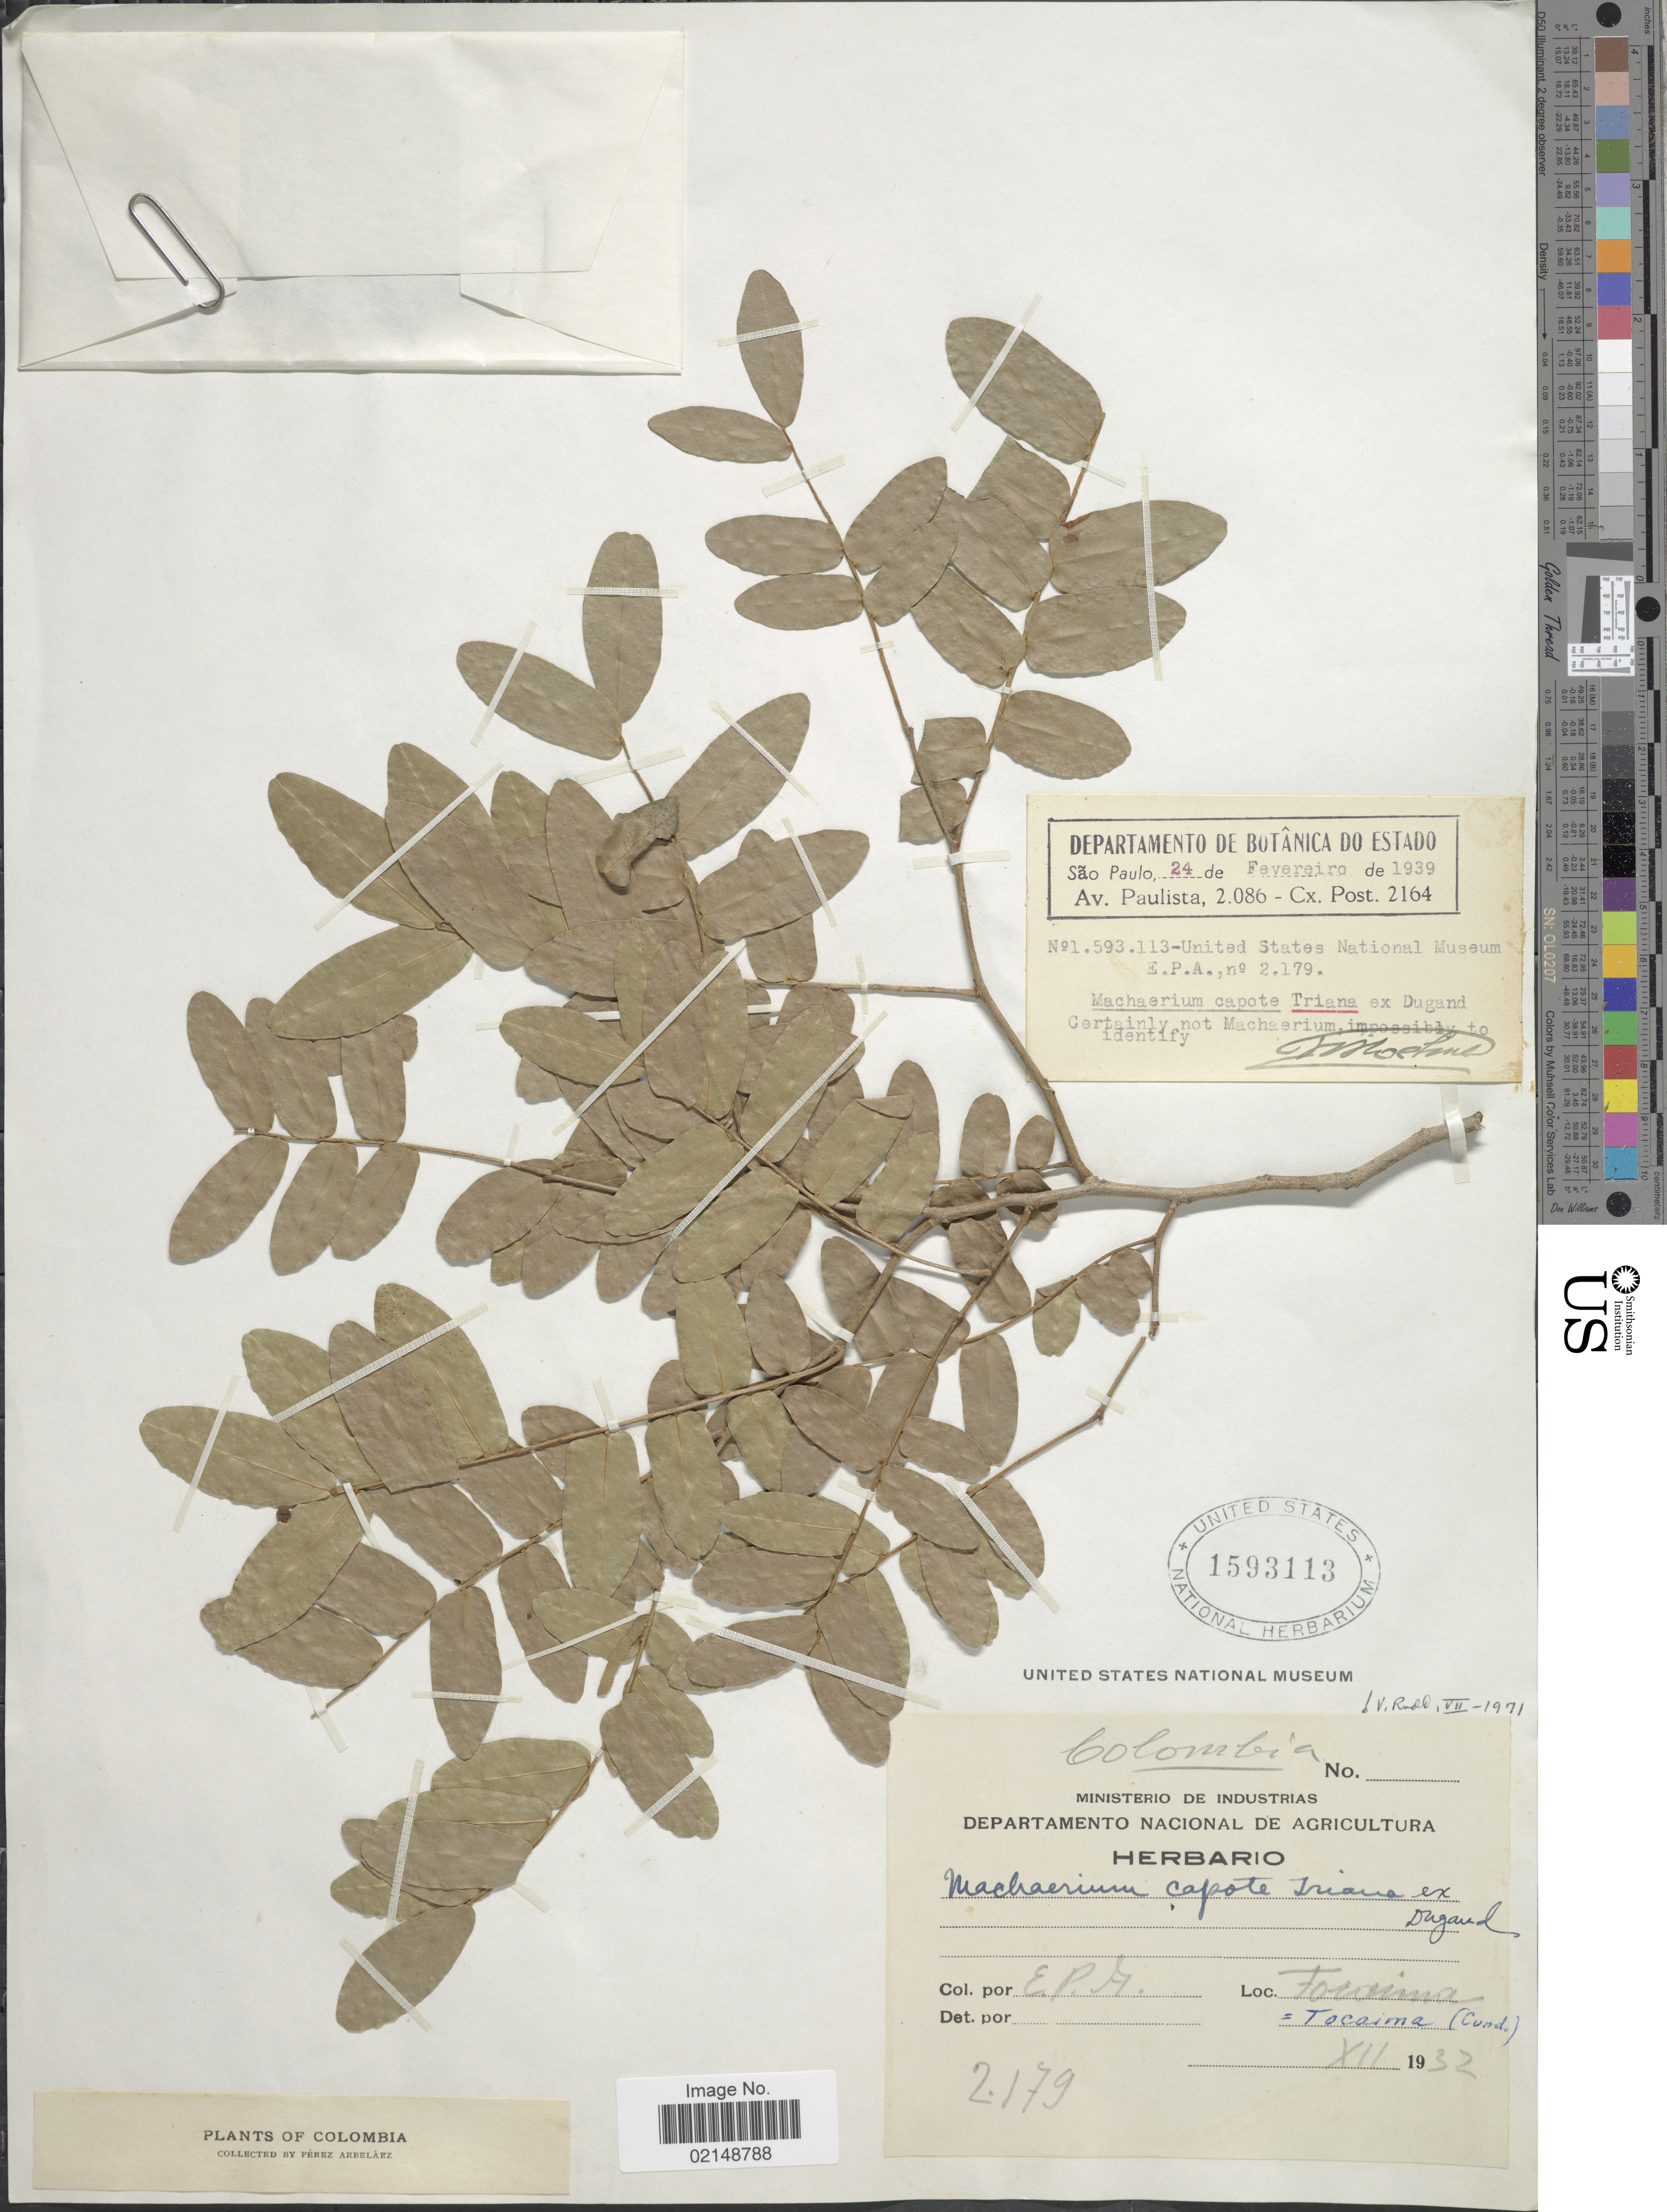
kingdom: Plantae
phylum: Tracheophyta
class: Magnoliopsida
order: Fabales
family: Fabaceae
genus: Machaerium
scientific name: Machaerium capote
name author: Triana ex Dugand G.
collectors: E. Pérez Arbeláez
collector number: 2179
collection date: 1932-12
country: Colombia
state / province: Cundinamarca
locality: Tocaima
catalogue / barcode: US 1593113